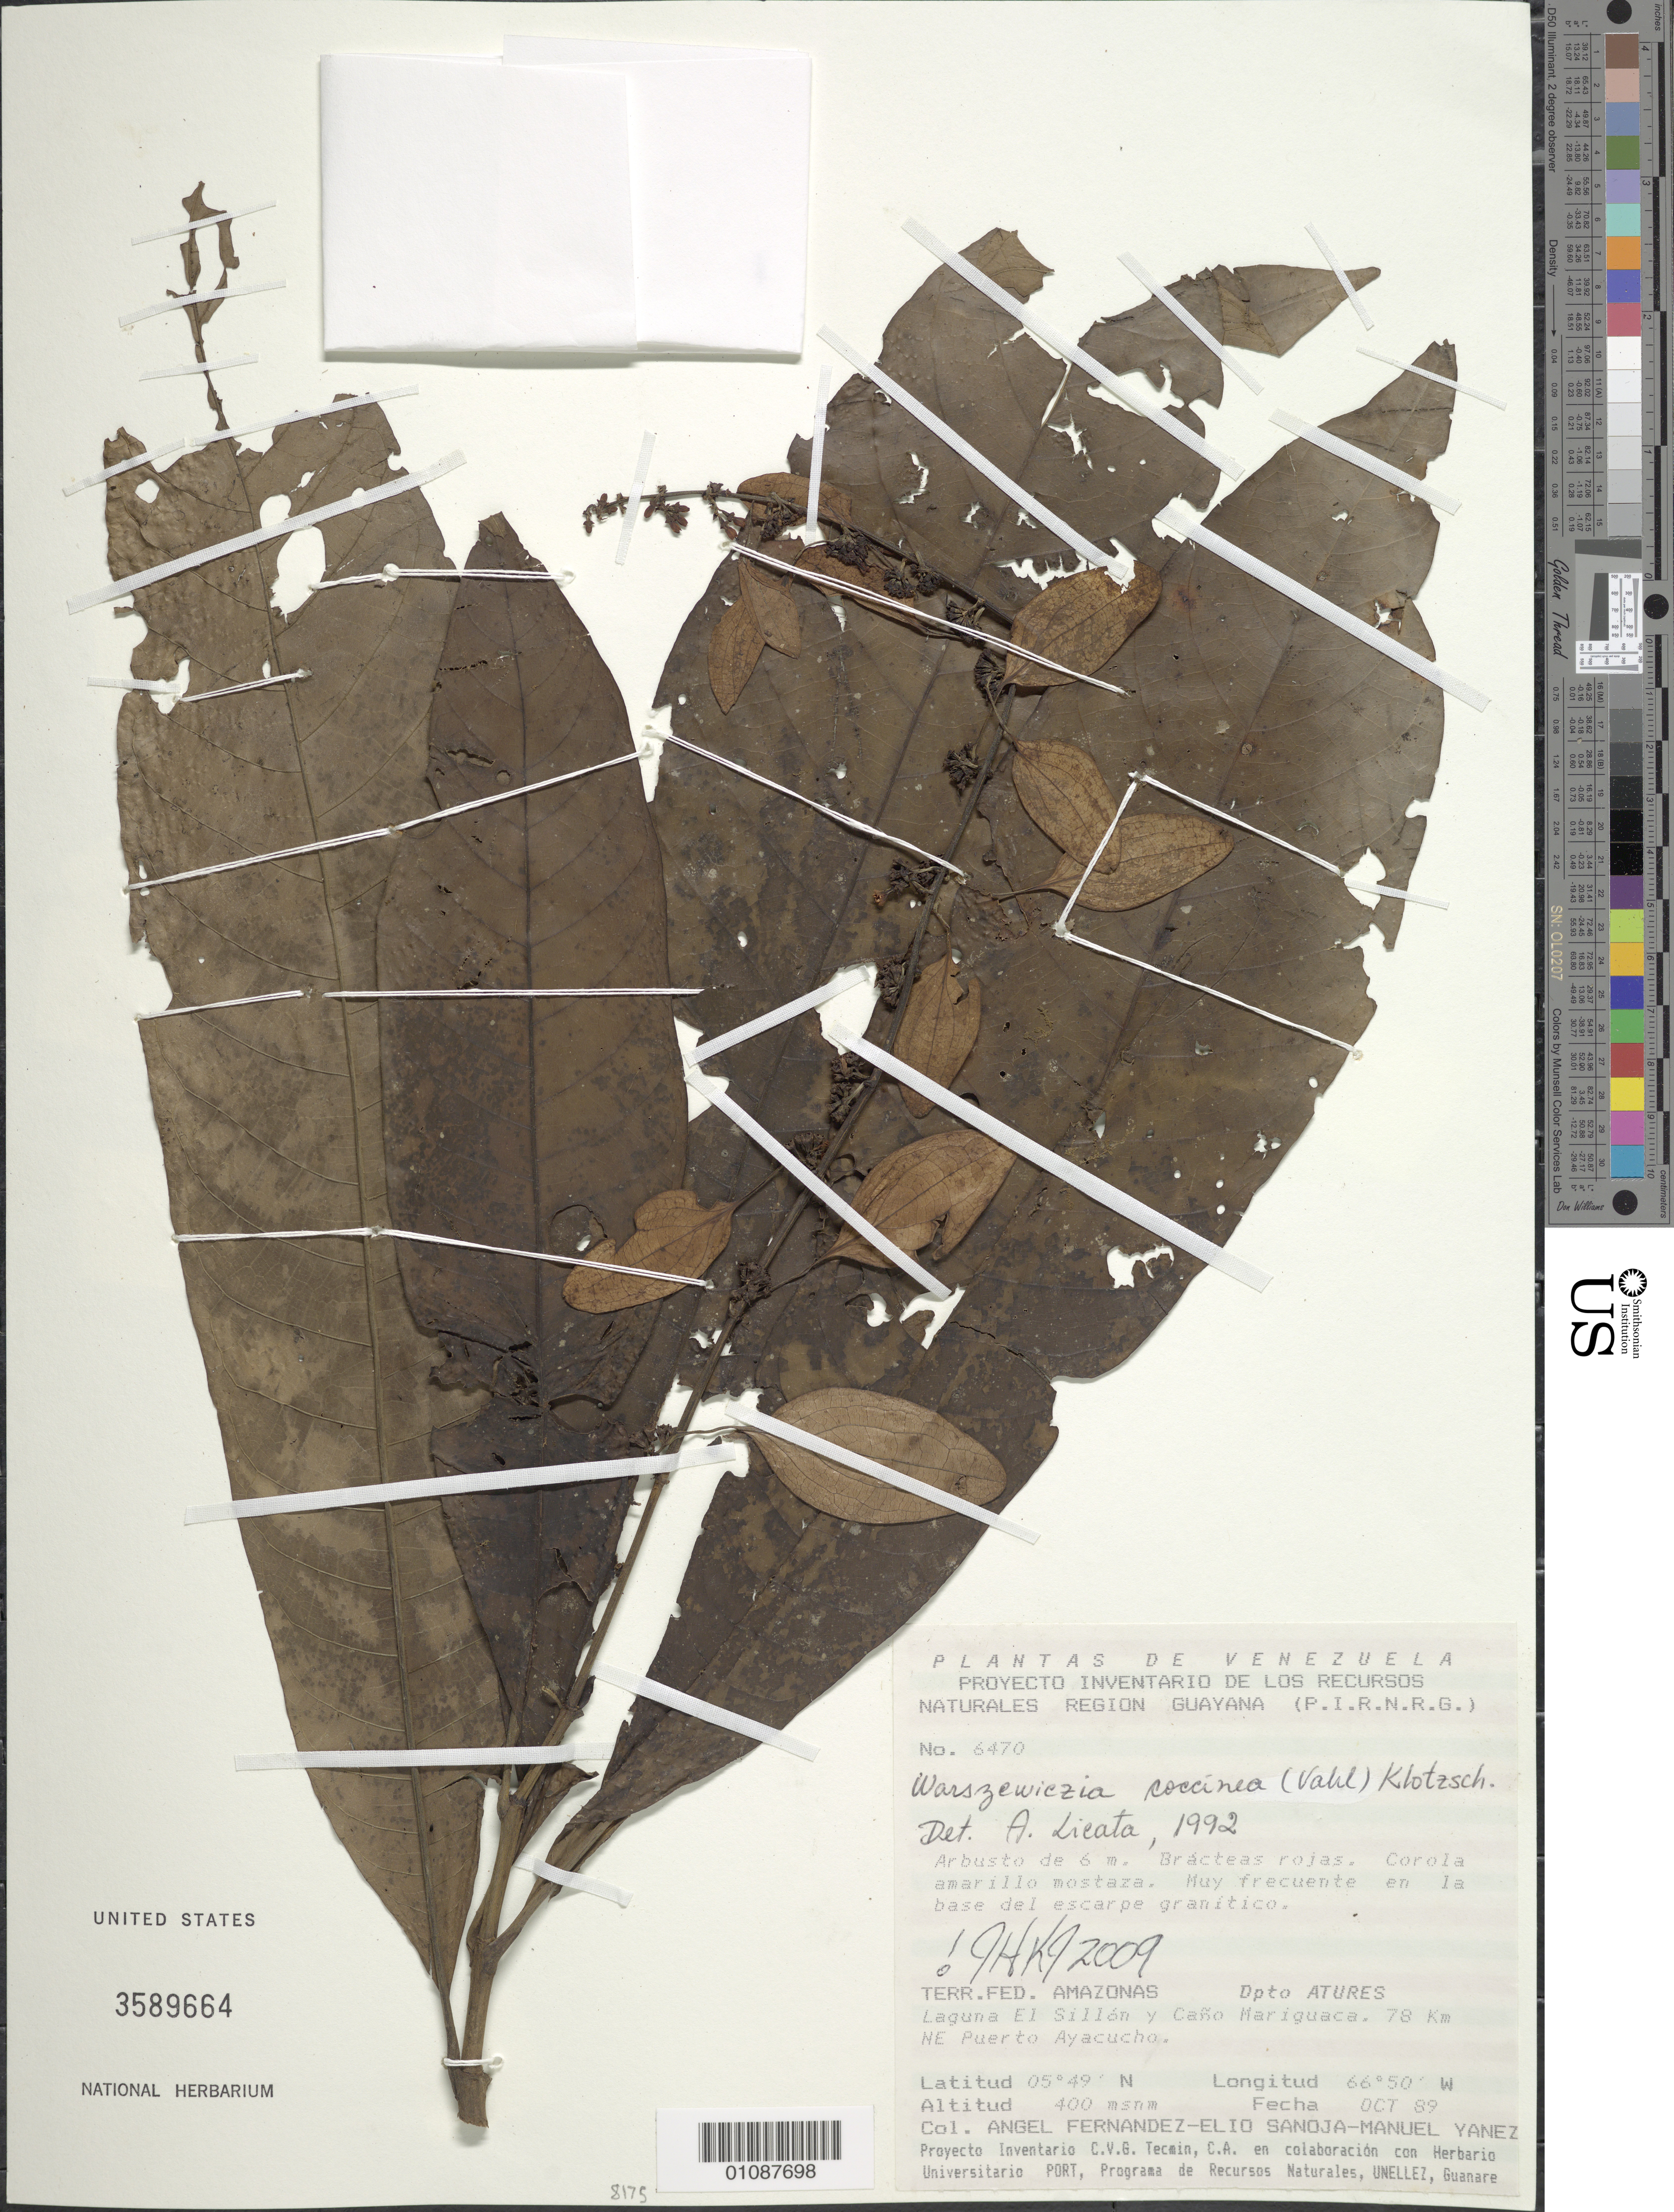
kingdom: Plantae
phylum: Tracheophyta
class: Magnoliopsida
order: Gentianales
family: Rubiaceae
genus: Warszewiczia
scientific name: Warszewiczia coccinea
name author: (Vahl) Klotzsch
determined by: Kirkbride, J. H.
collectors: A. Fernández, E. Sanoja & M. Yanez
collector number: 6470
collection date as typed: Oct-89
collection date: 1989-10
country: Venezuela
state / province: Amazonas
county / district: Atures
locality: Laguna el Sillón y Caño Mariguaca, 78 km NE Puerto Ayacucho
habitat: Base del escape granitico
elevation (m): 400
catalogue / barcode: US 3589664